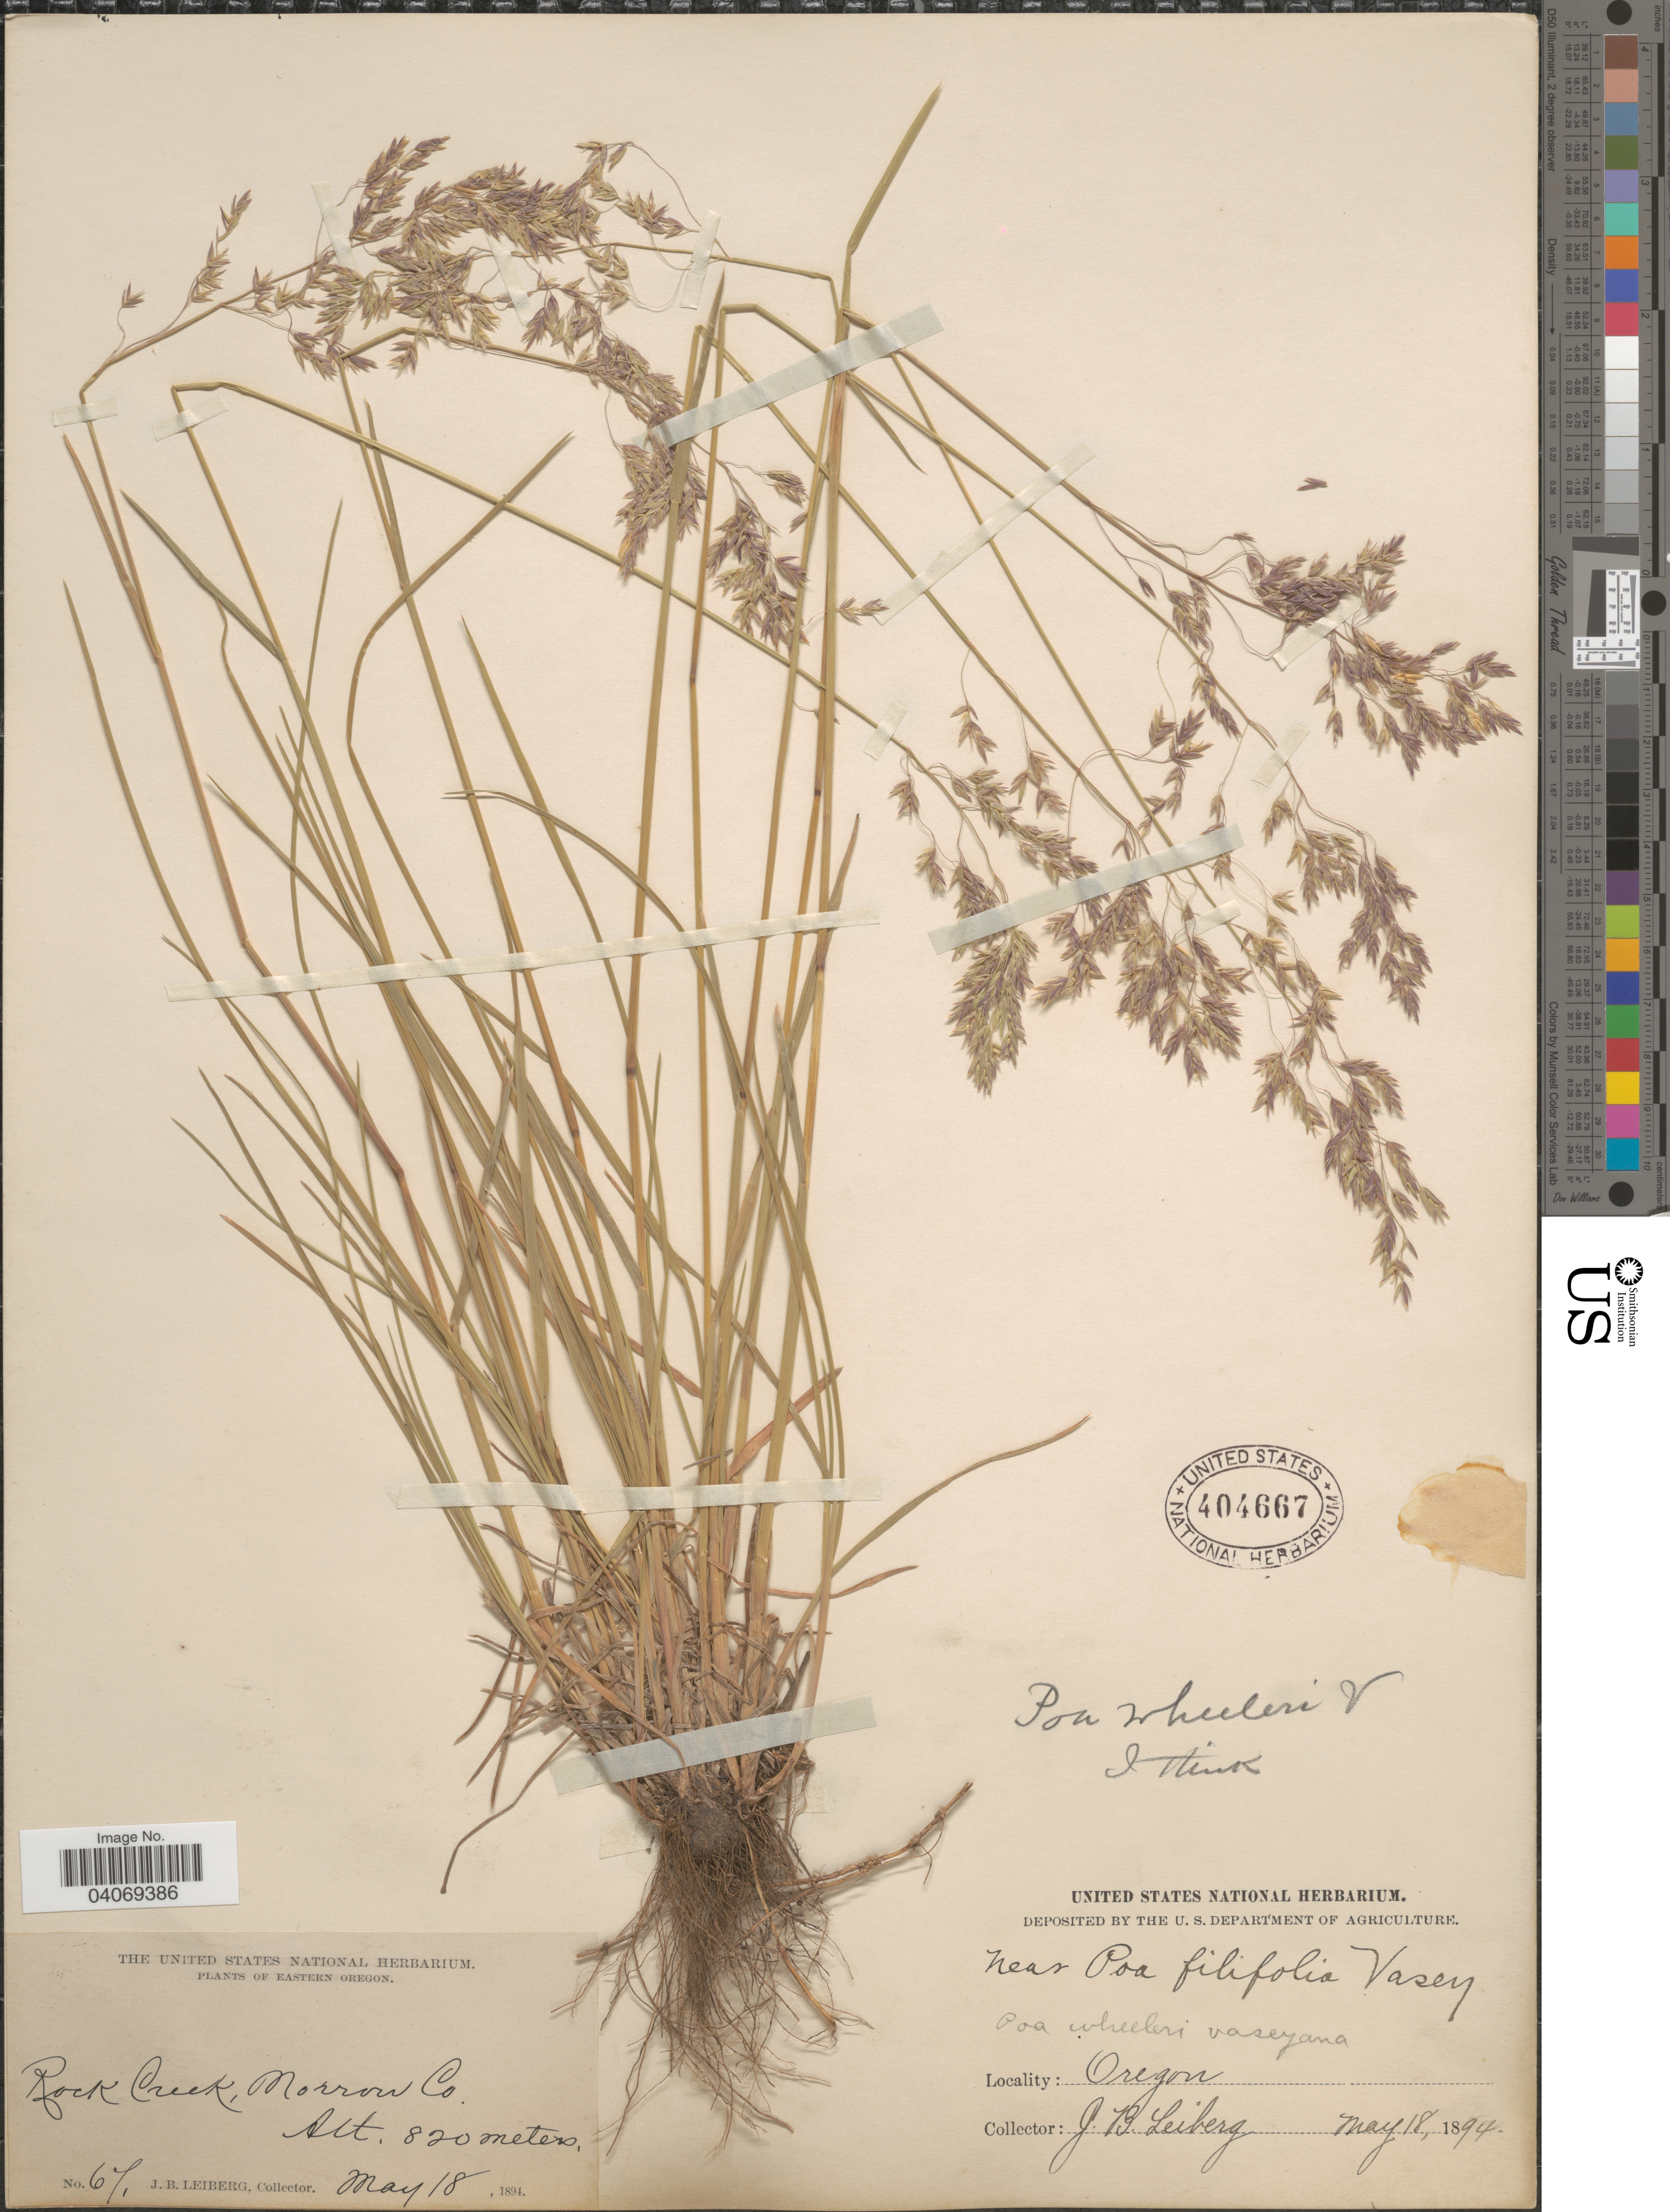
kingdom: Plantae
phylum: Tracheophyta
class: Liliopsida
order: Poales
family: Poaceae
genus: Poa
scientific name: Poa wheeleri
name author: Vasey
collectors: J. B. Leiberg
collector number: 67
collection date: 1894-05-18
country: United States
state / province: Oregon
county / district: Morrow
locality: Eastern Oregon. Rock Creek, Morrow Co.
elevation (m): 820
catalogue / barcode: US 404667